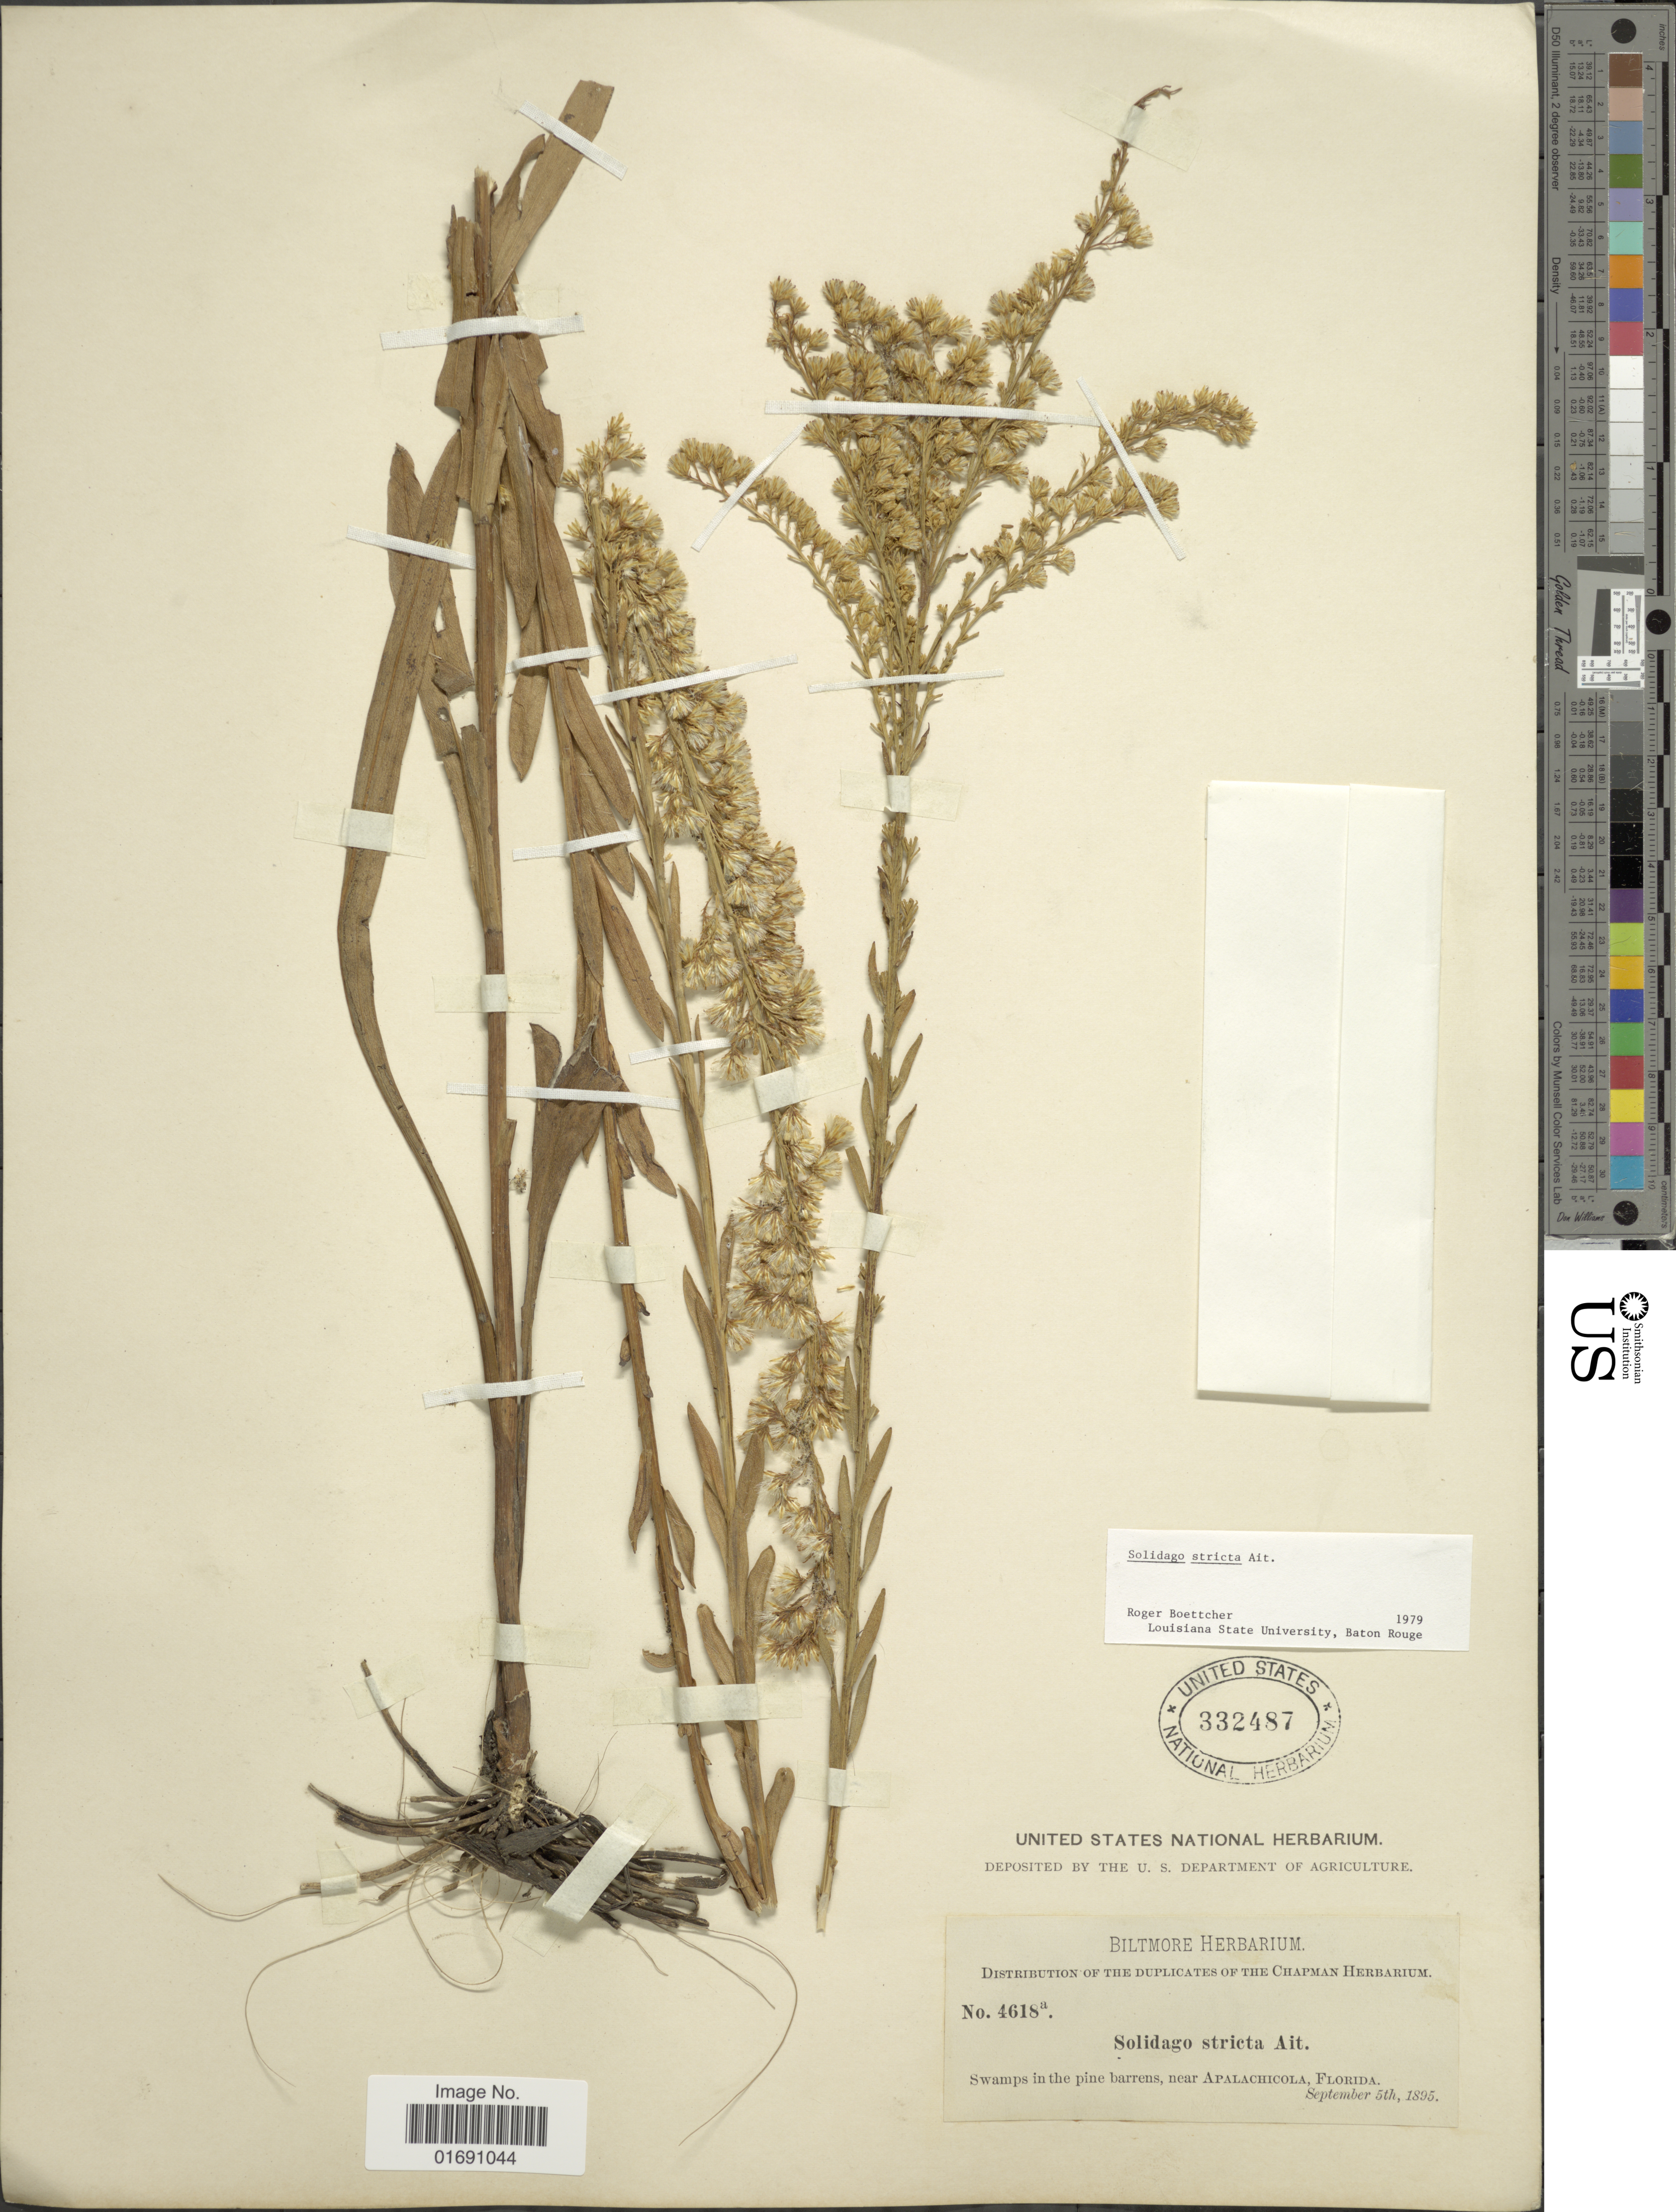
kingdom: Plantae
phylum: Tracheophyta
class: Magnoliopsida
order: Asterales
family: Asteraceae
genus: Solidago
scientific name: Solidago stricta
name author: Aiton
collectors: ex herb. Biltmore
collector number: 4618a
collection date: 1895-09-05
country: United States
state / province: Florida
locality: Swamps in the pine barrens, near Apalachicola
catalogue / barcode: US 332487